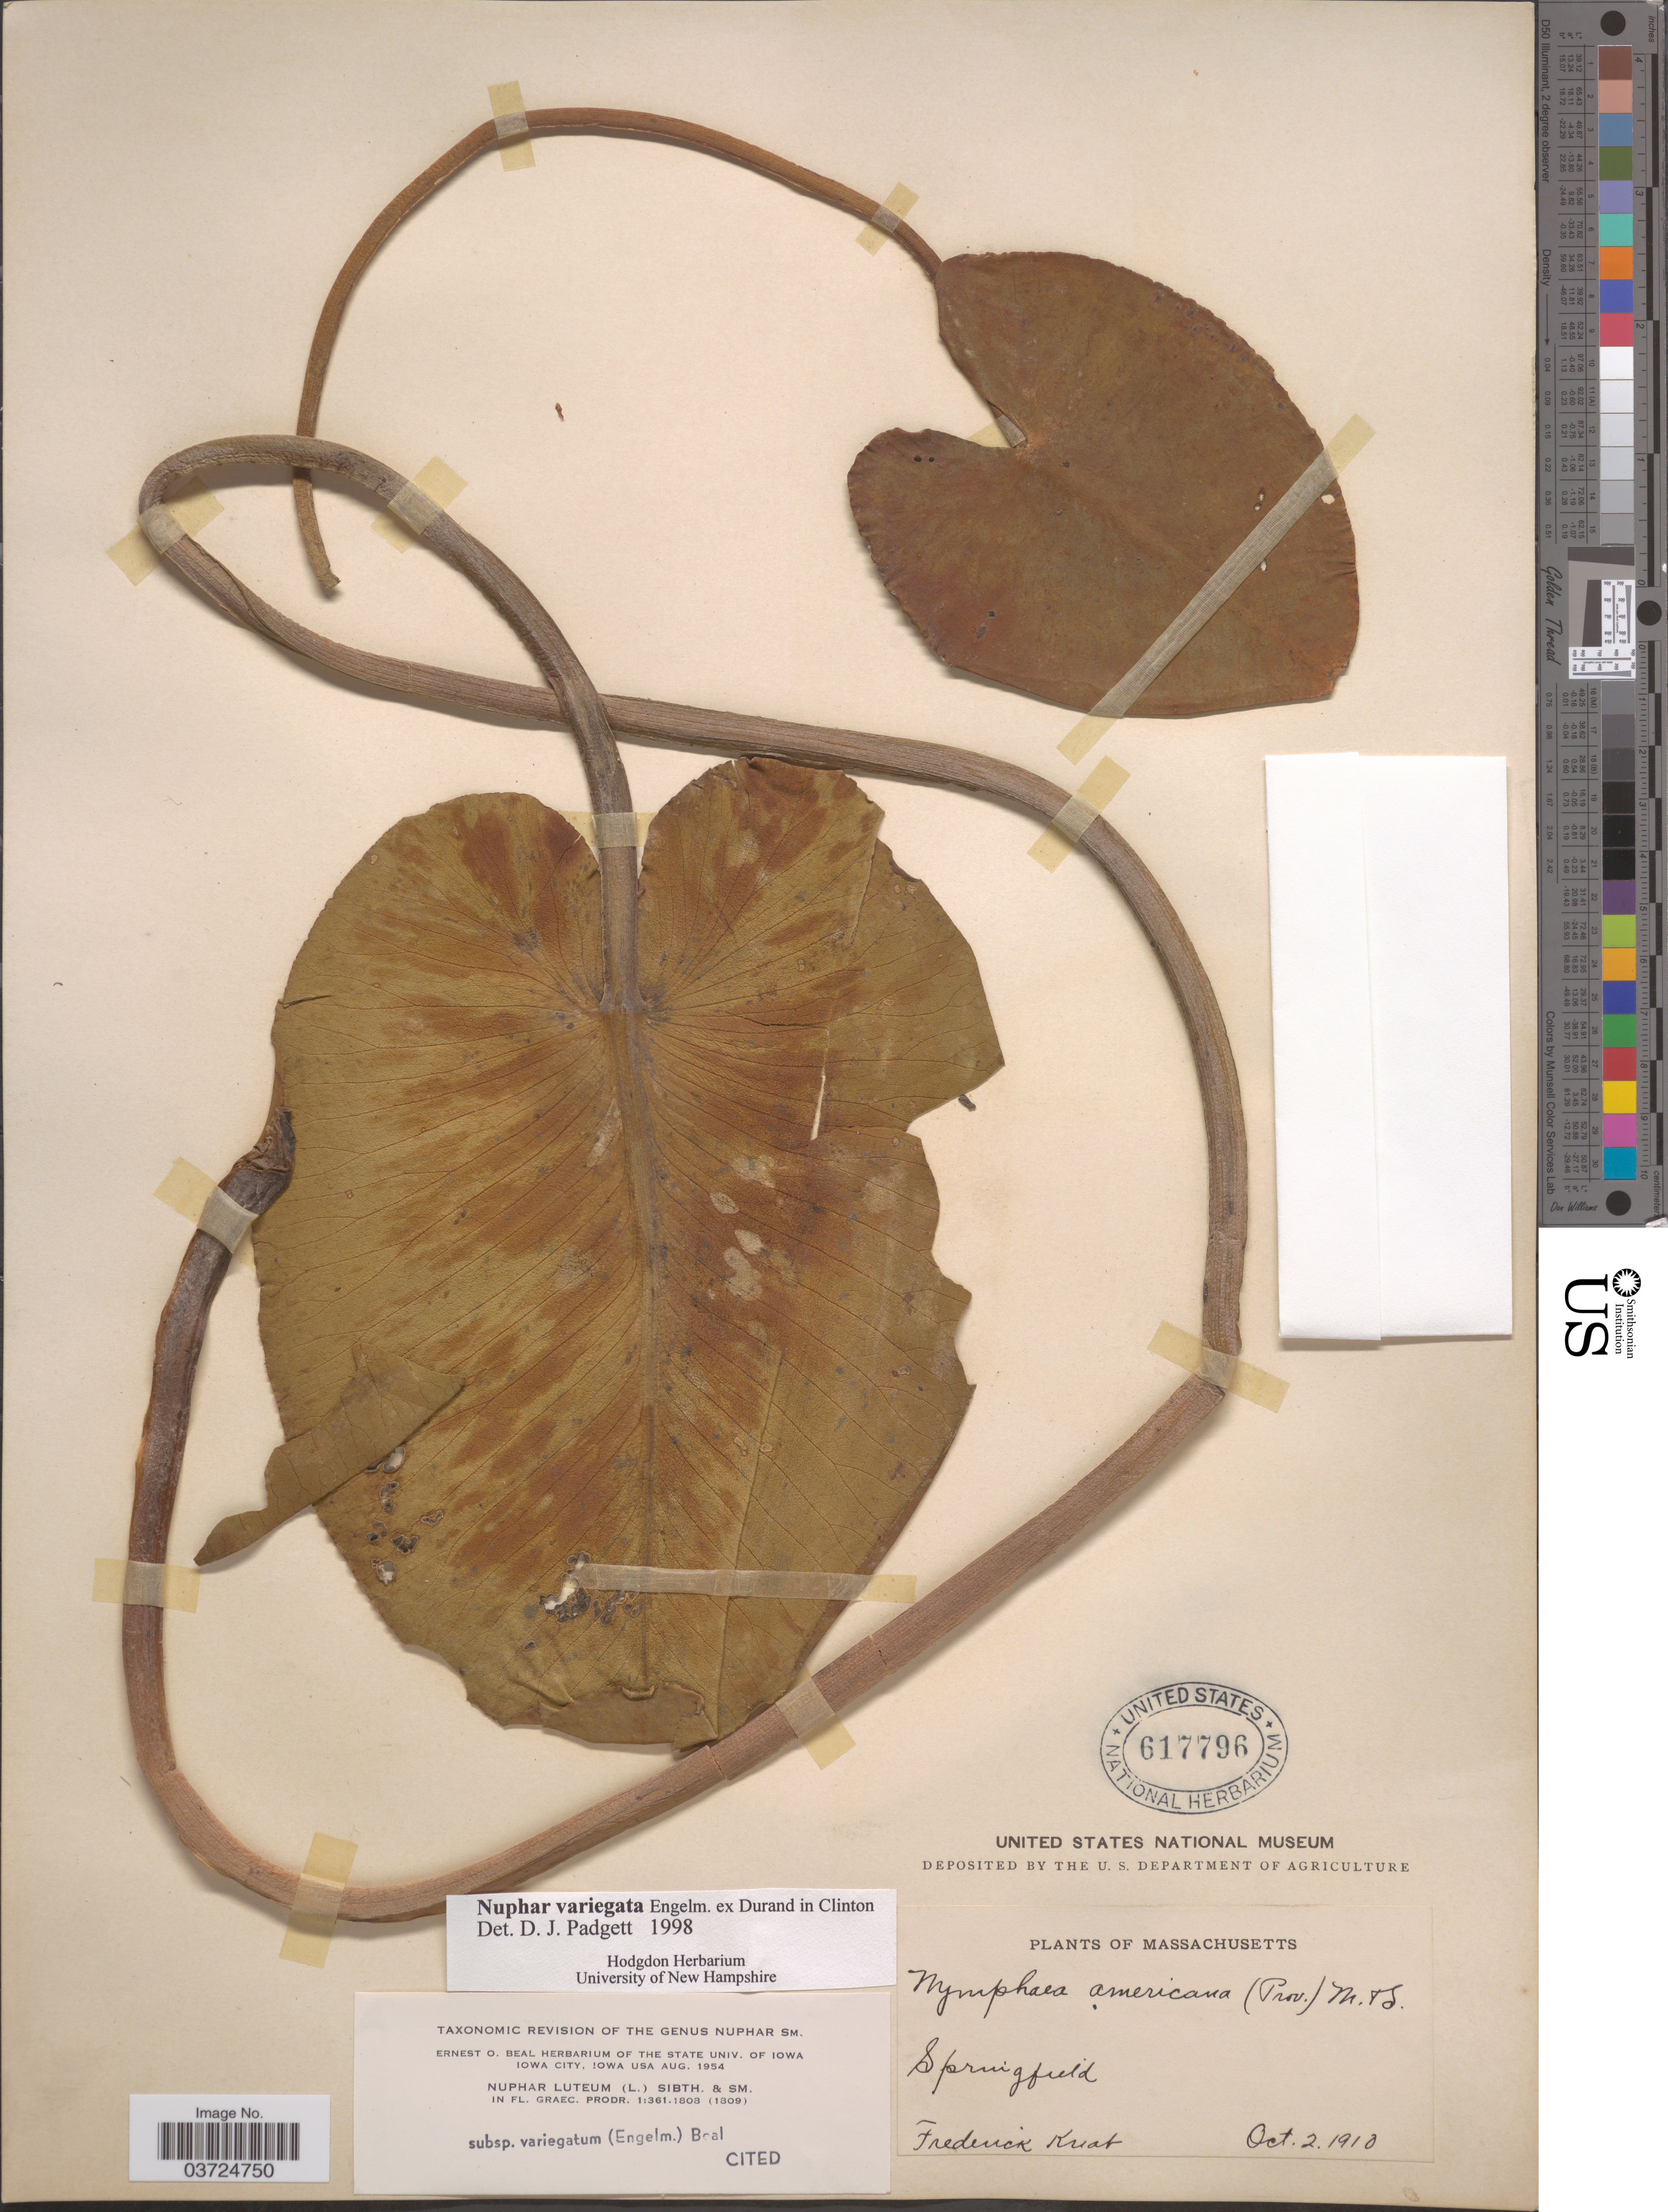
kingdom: Plantae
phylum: Tracheophyta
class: Magnoliopsida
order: Nymphaeales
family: Nymphaeaceae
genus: Nuphar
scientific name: Nuphar variegata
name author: Engelm. ex Durand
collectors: F. Knab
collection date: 1910-10-02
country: United States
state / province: Massachusetts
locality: Springfield.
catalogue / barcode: US 617796